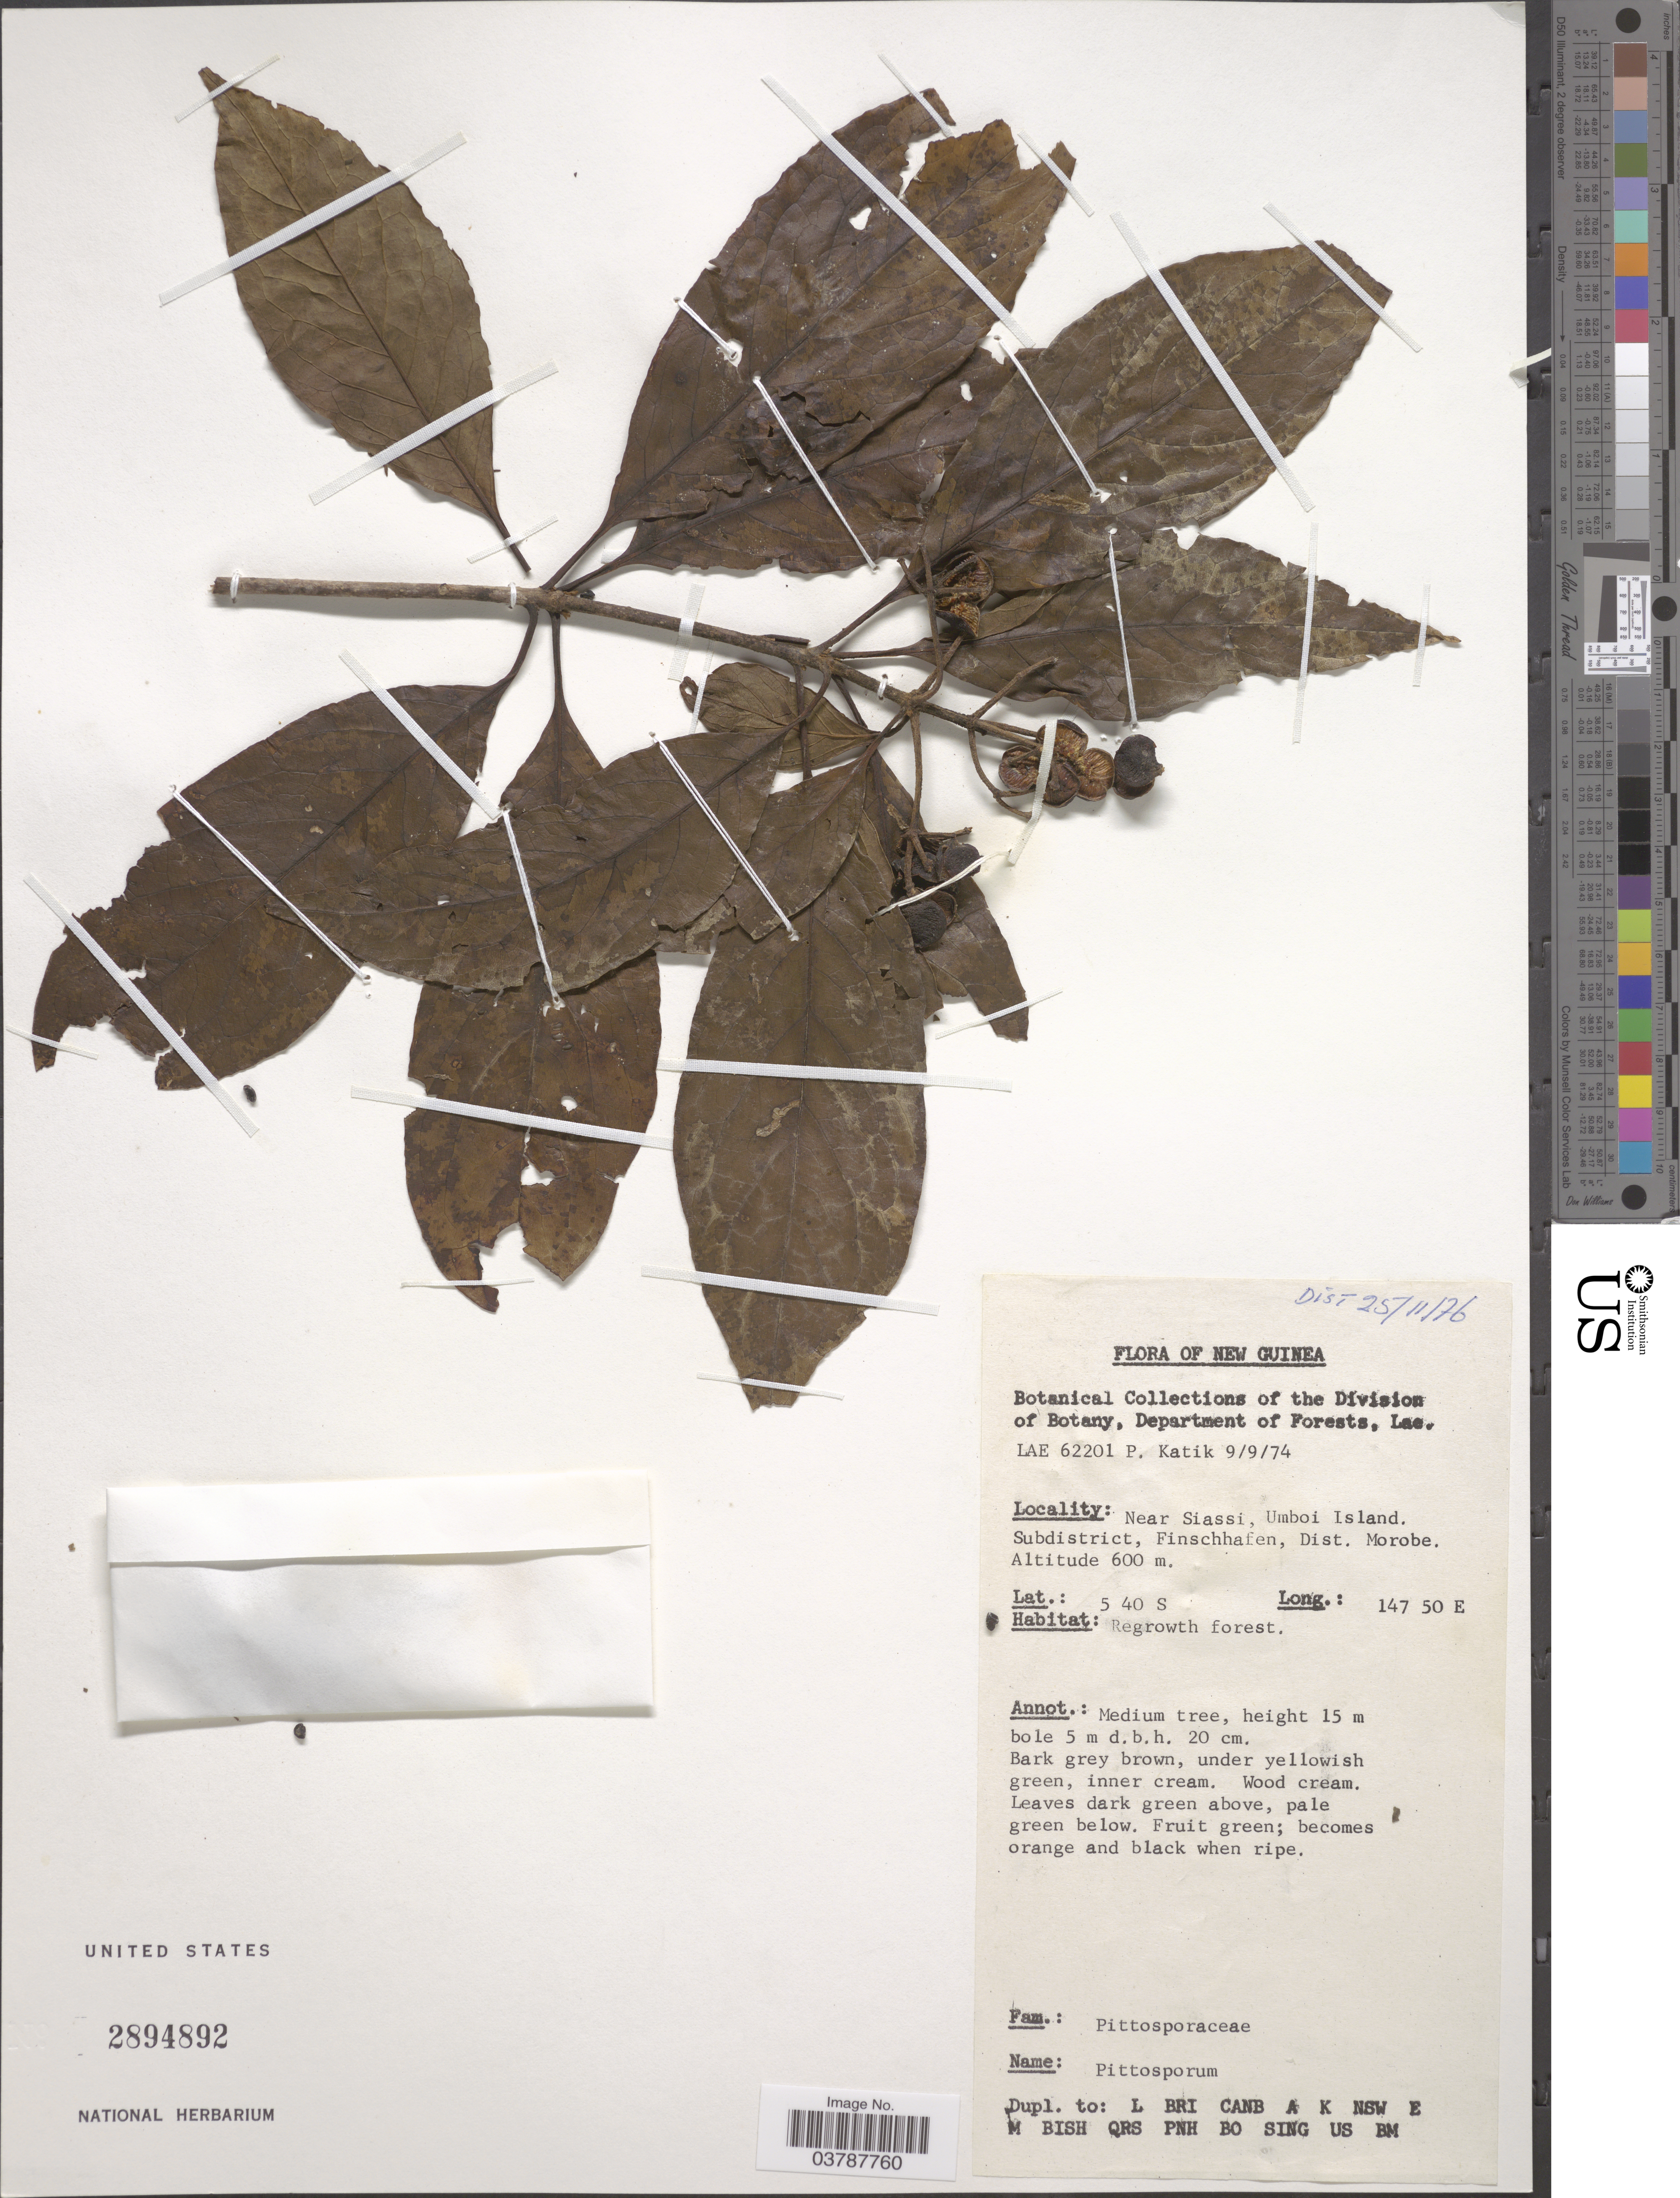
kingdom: Plantae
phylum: Tracheophyta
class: Magnoliopsida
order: Apiales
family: Pittosporaceae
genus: Pittosporum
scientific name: Pittosporum sp.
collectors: P. Katik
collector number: LAE62201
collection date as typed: Transcribed d/m/y: 9/9/74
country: Papua New Guinea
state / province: Morobe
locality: New Guinea. Near Siassi, Umboi Island. Subdistrict, Finschhafen, Dist. Morobe.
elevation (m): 600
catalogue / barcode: US 2894892